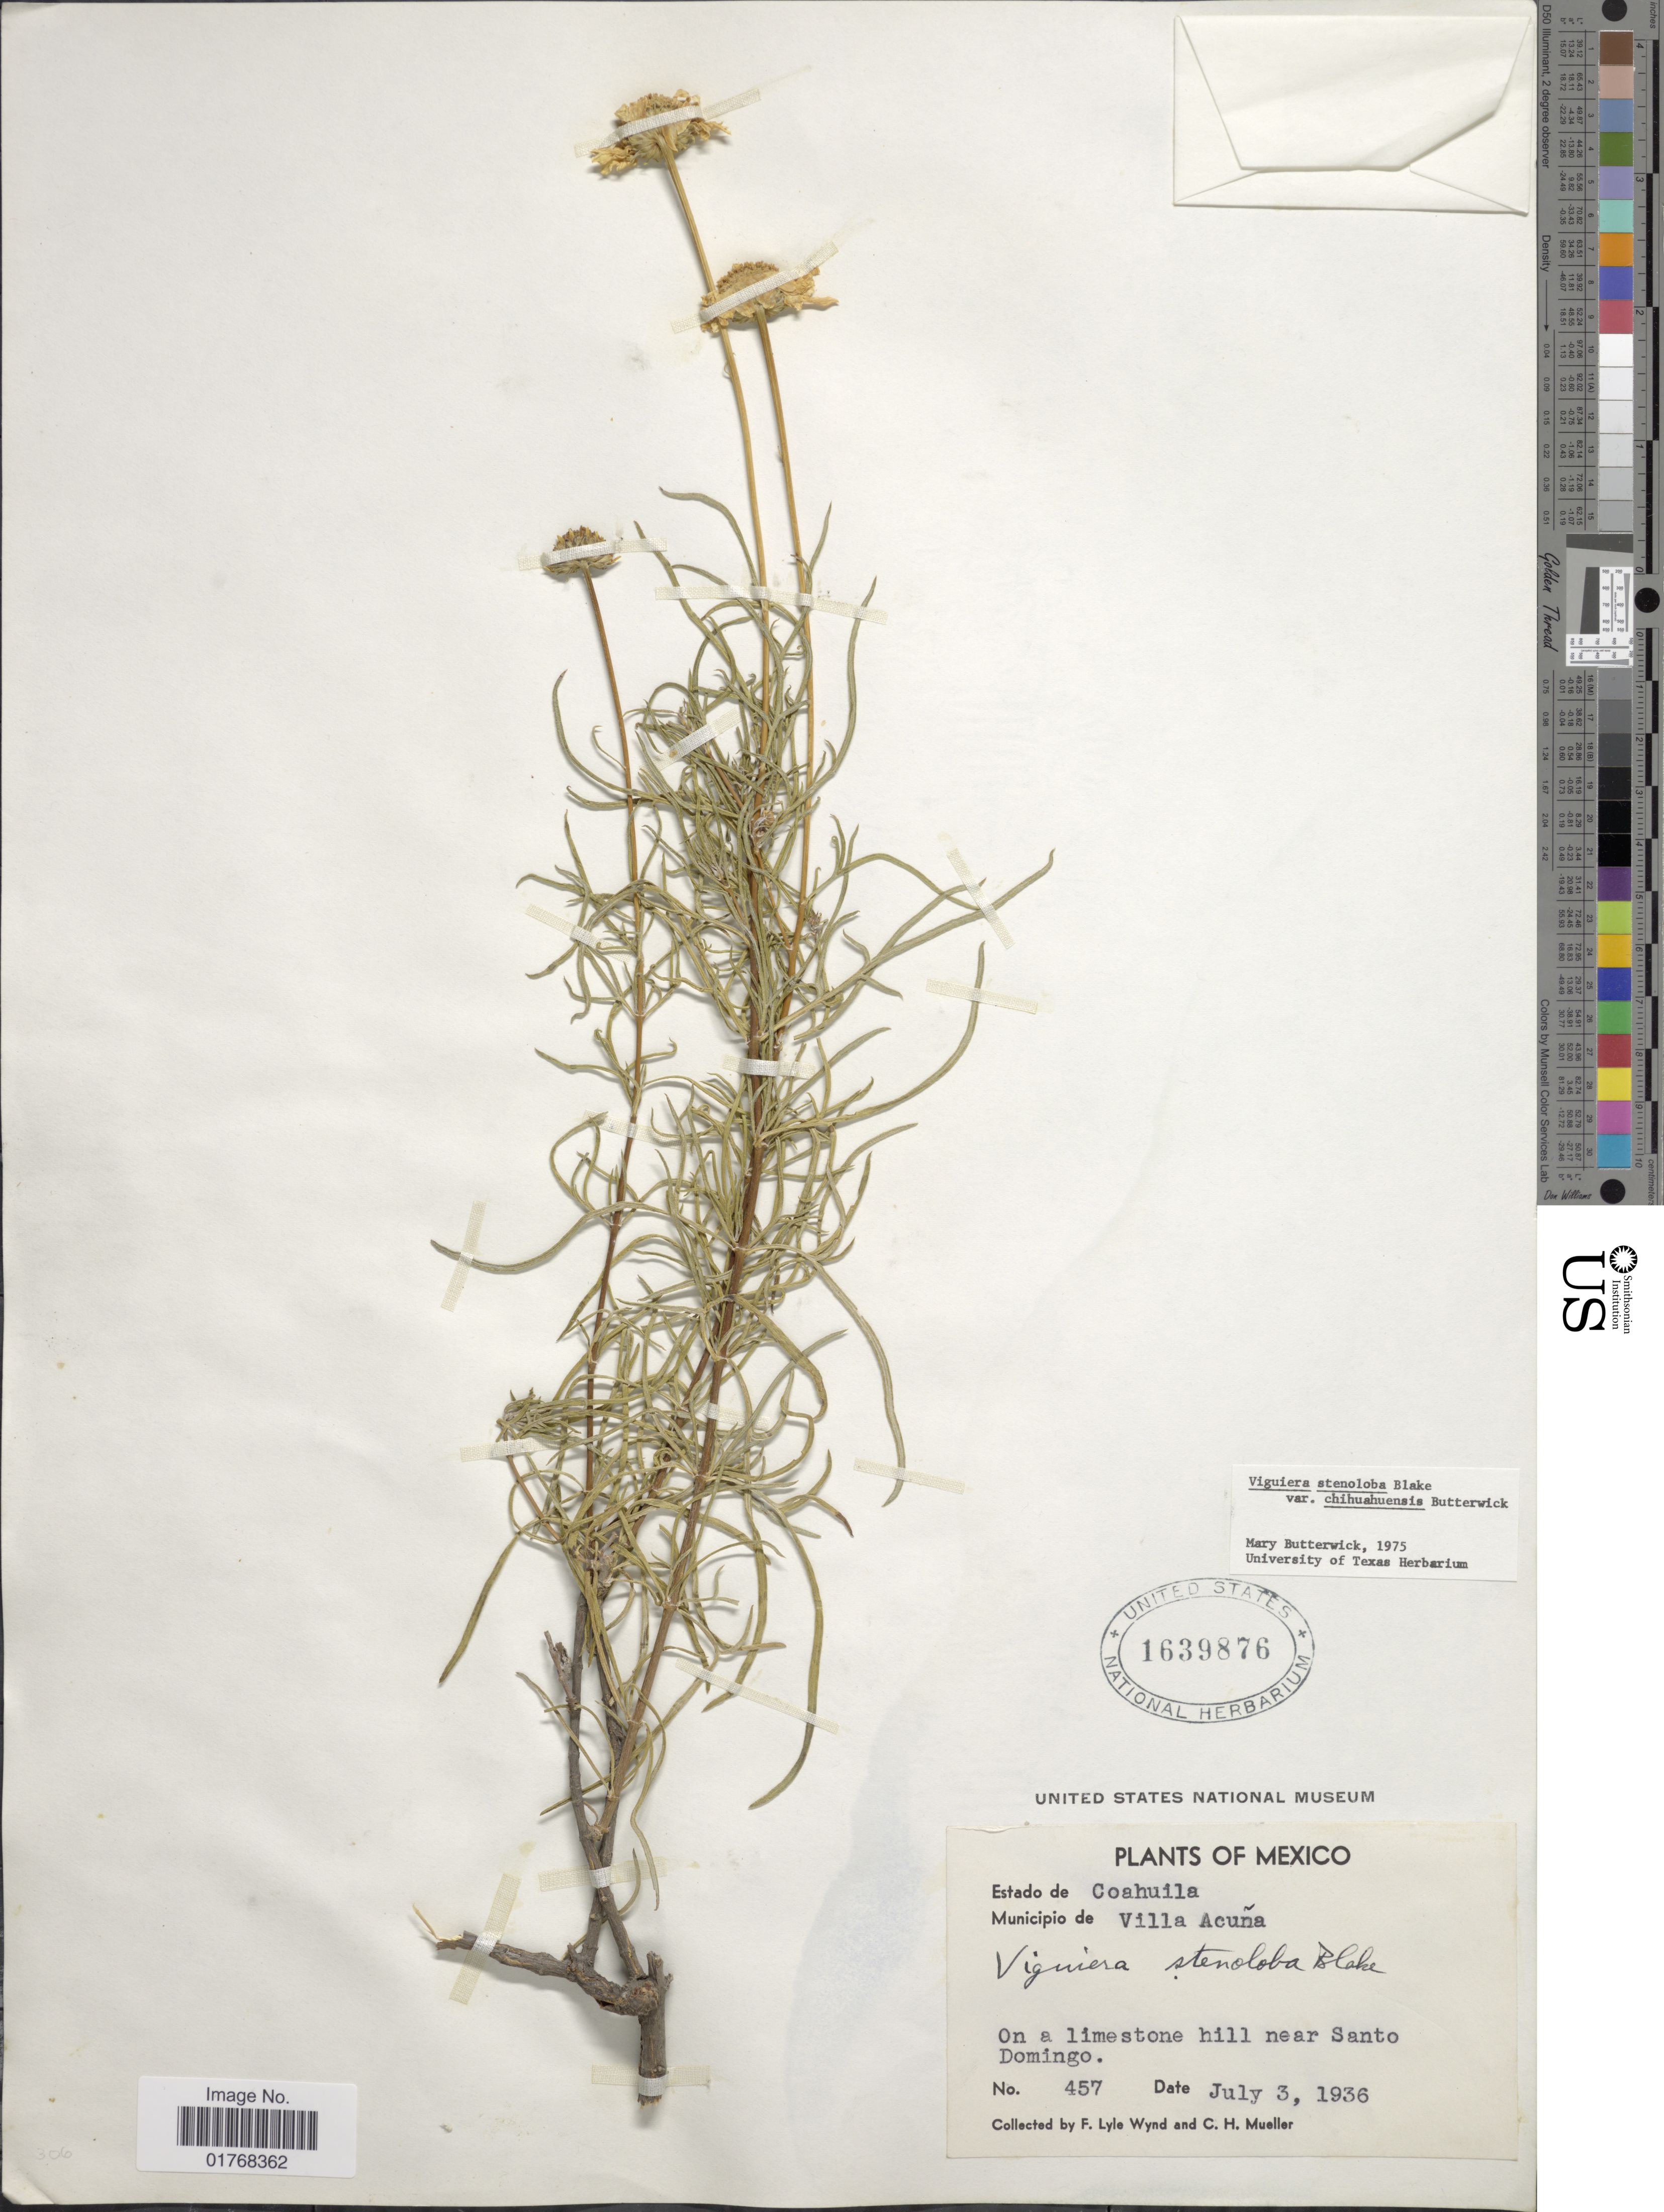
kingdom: Plantae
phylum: Tracheophyta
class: Magnoliopsida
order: Asterales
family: Asteraceae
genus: Viguiera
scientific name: Viguiera stenoloba var. chihuahuensis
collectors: F. L. Wynd & C. H. Mueller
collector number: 457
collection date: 1936-07-03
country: Mexico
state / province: Coahuila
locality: Municipio de Villa Acuña, On a limestone hill Santo Domingo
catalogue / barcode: US 1639876